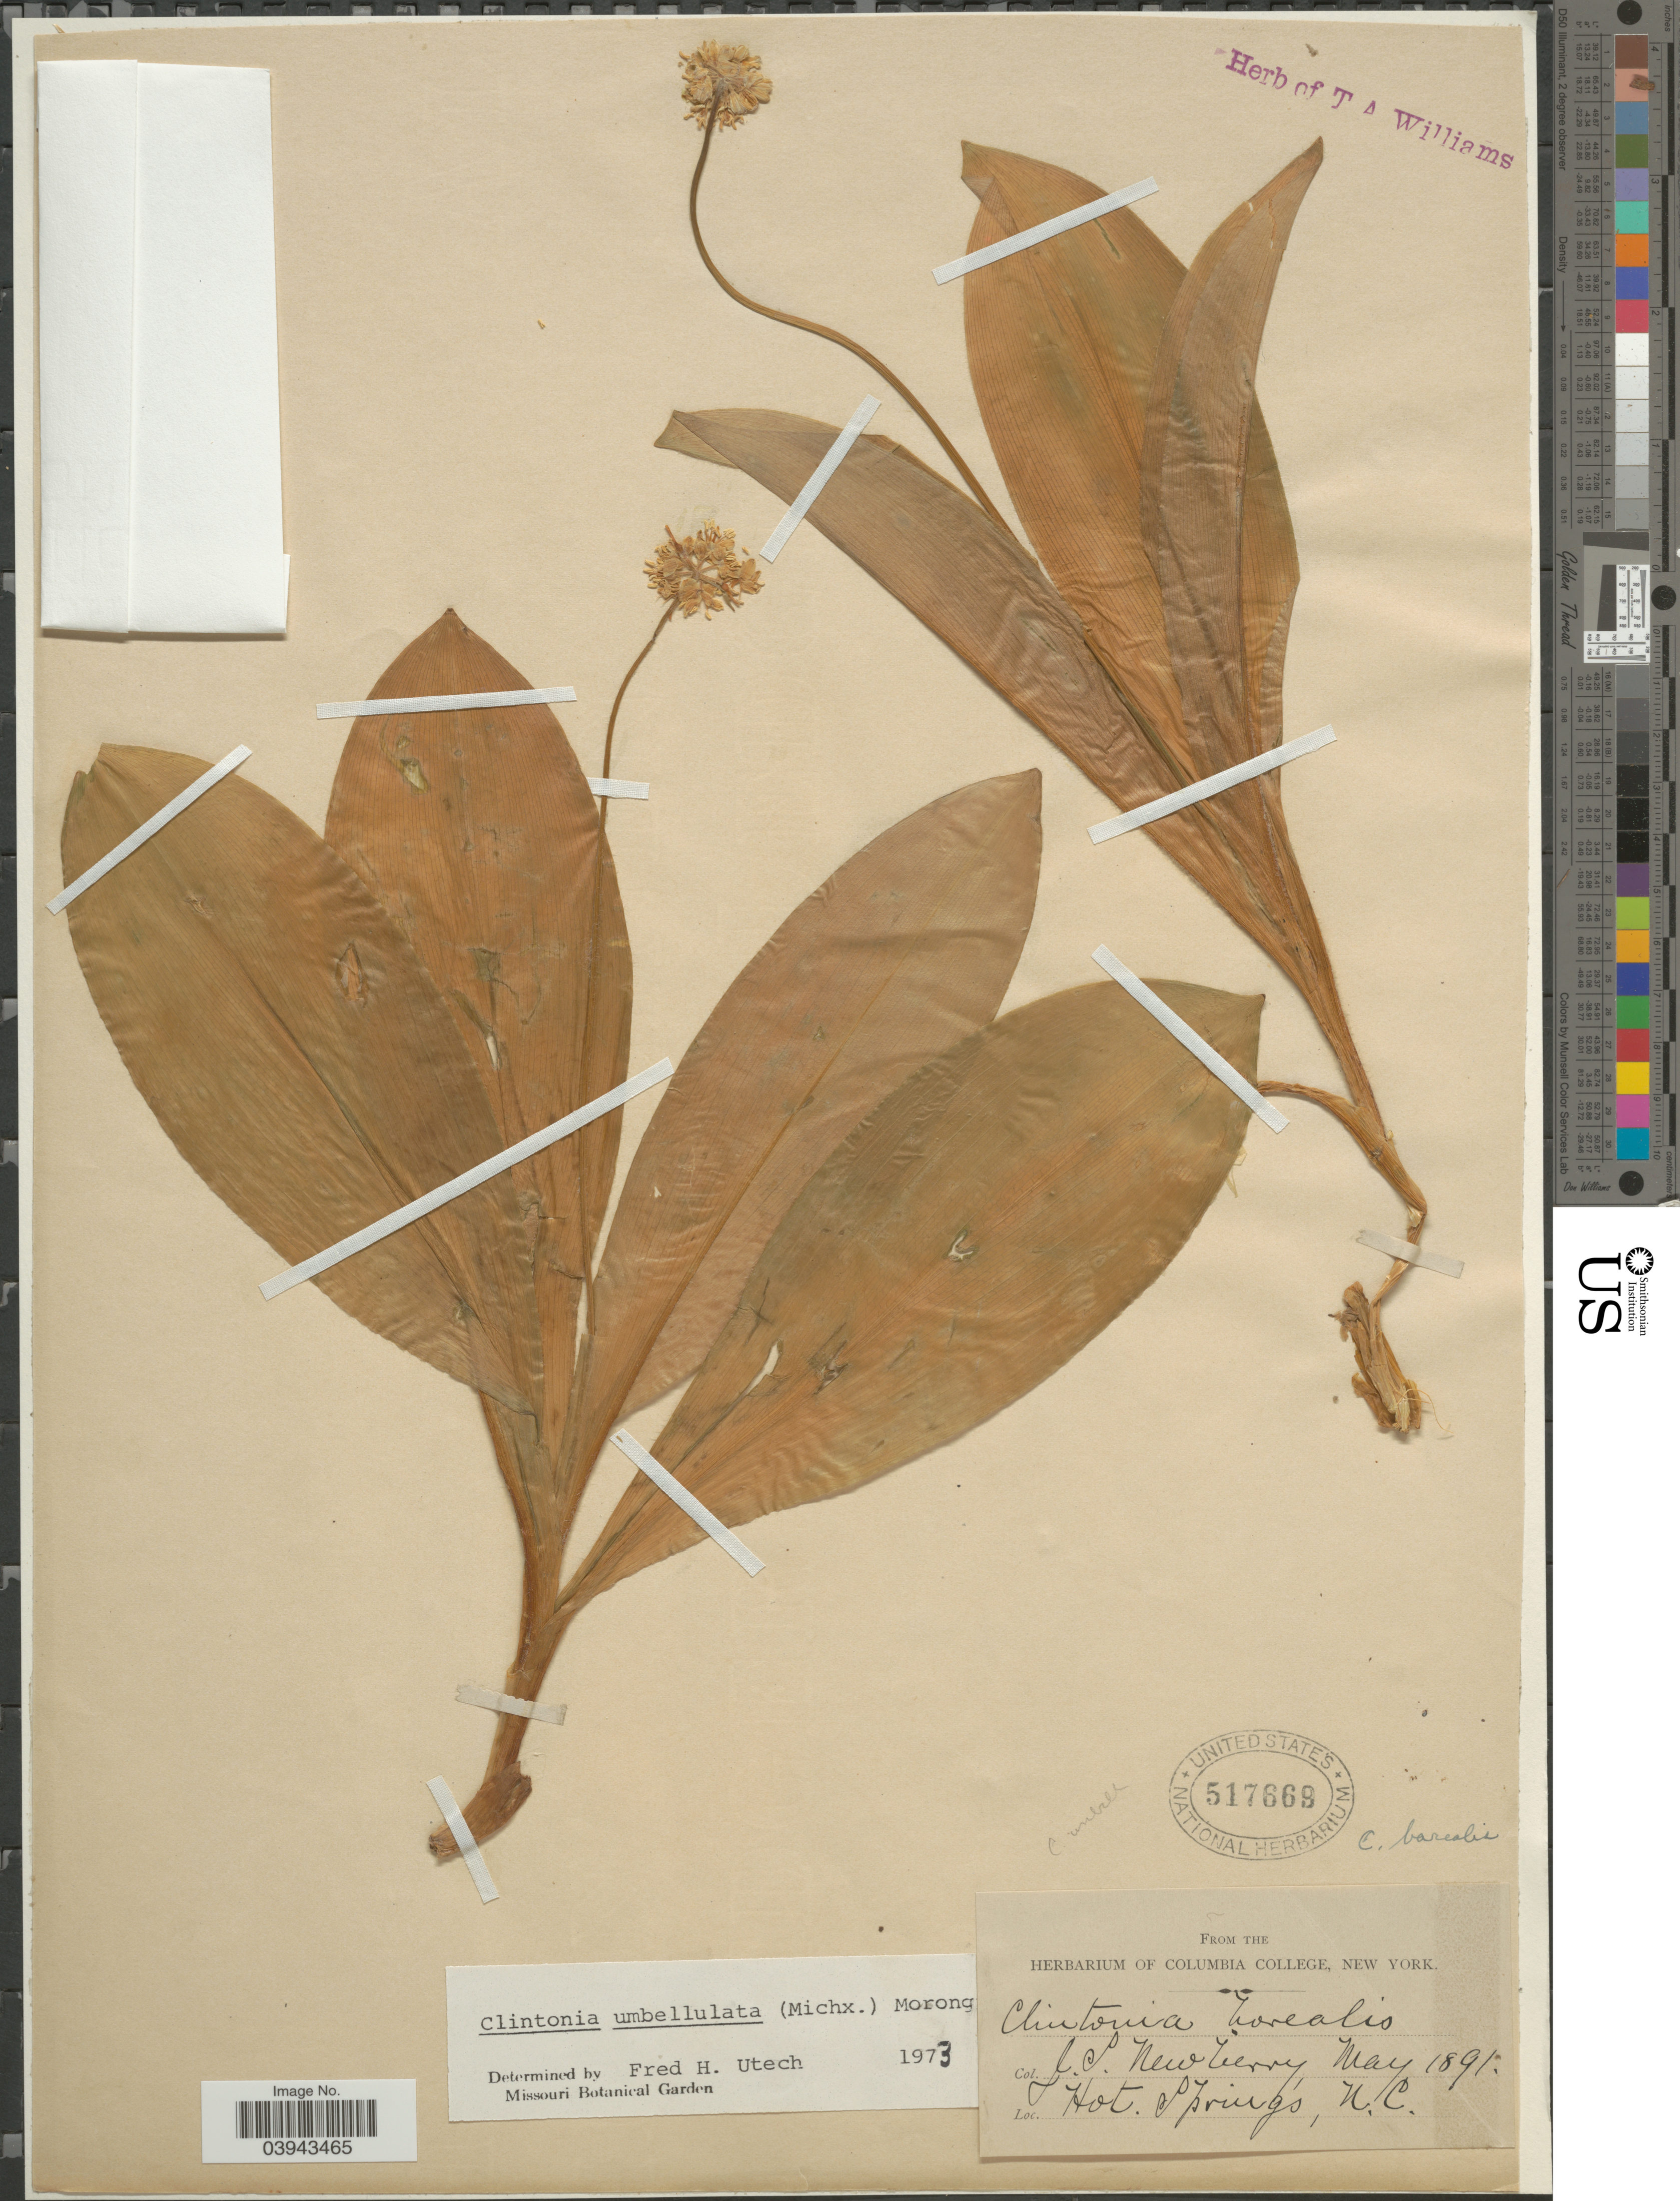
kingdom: Plantae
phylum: Tracheophyta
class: Liliopsida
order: Liliales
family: Liliaceae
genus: Clintonia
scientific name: Clintonia umbellulata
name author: (Michx.) Morong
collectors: J. S. Newberry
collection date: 1891-05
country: United States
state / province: North Carolina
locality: Hot Springs.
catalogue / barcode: US 517669